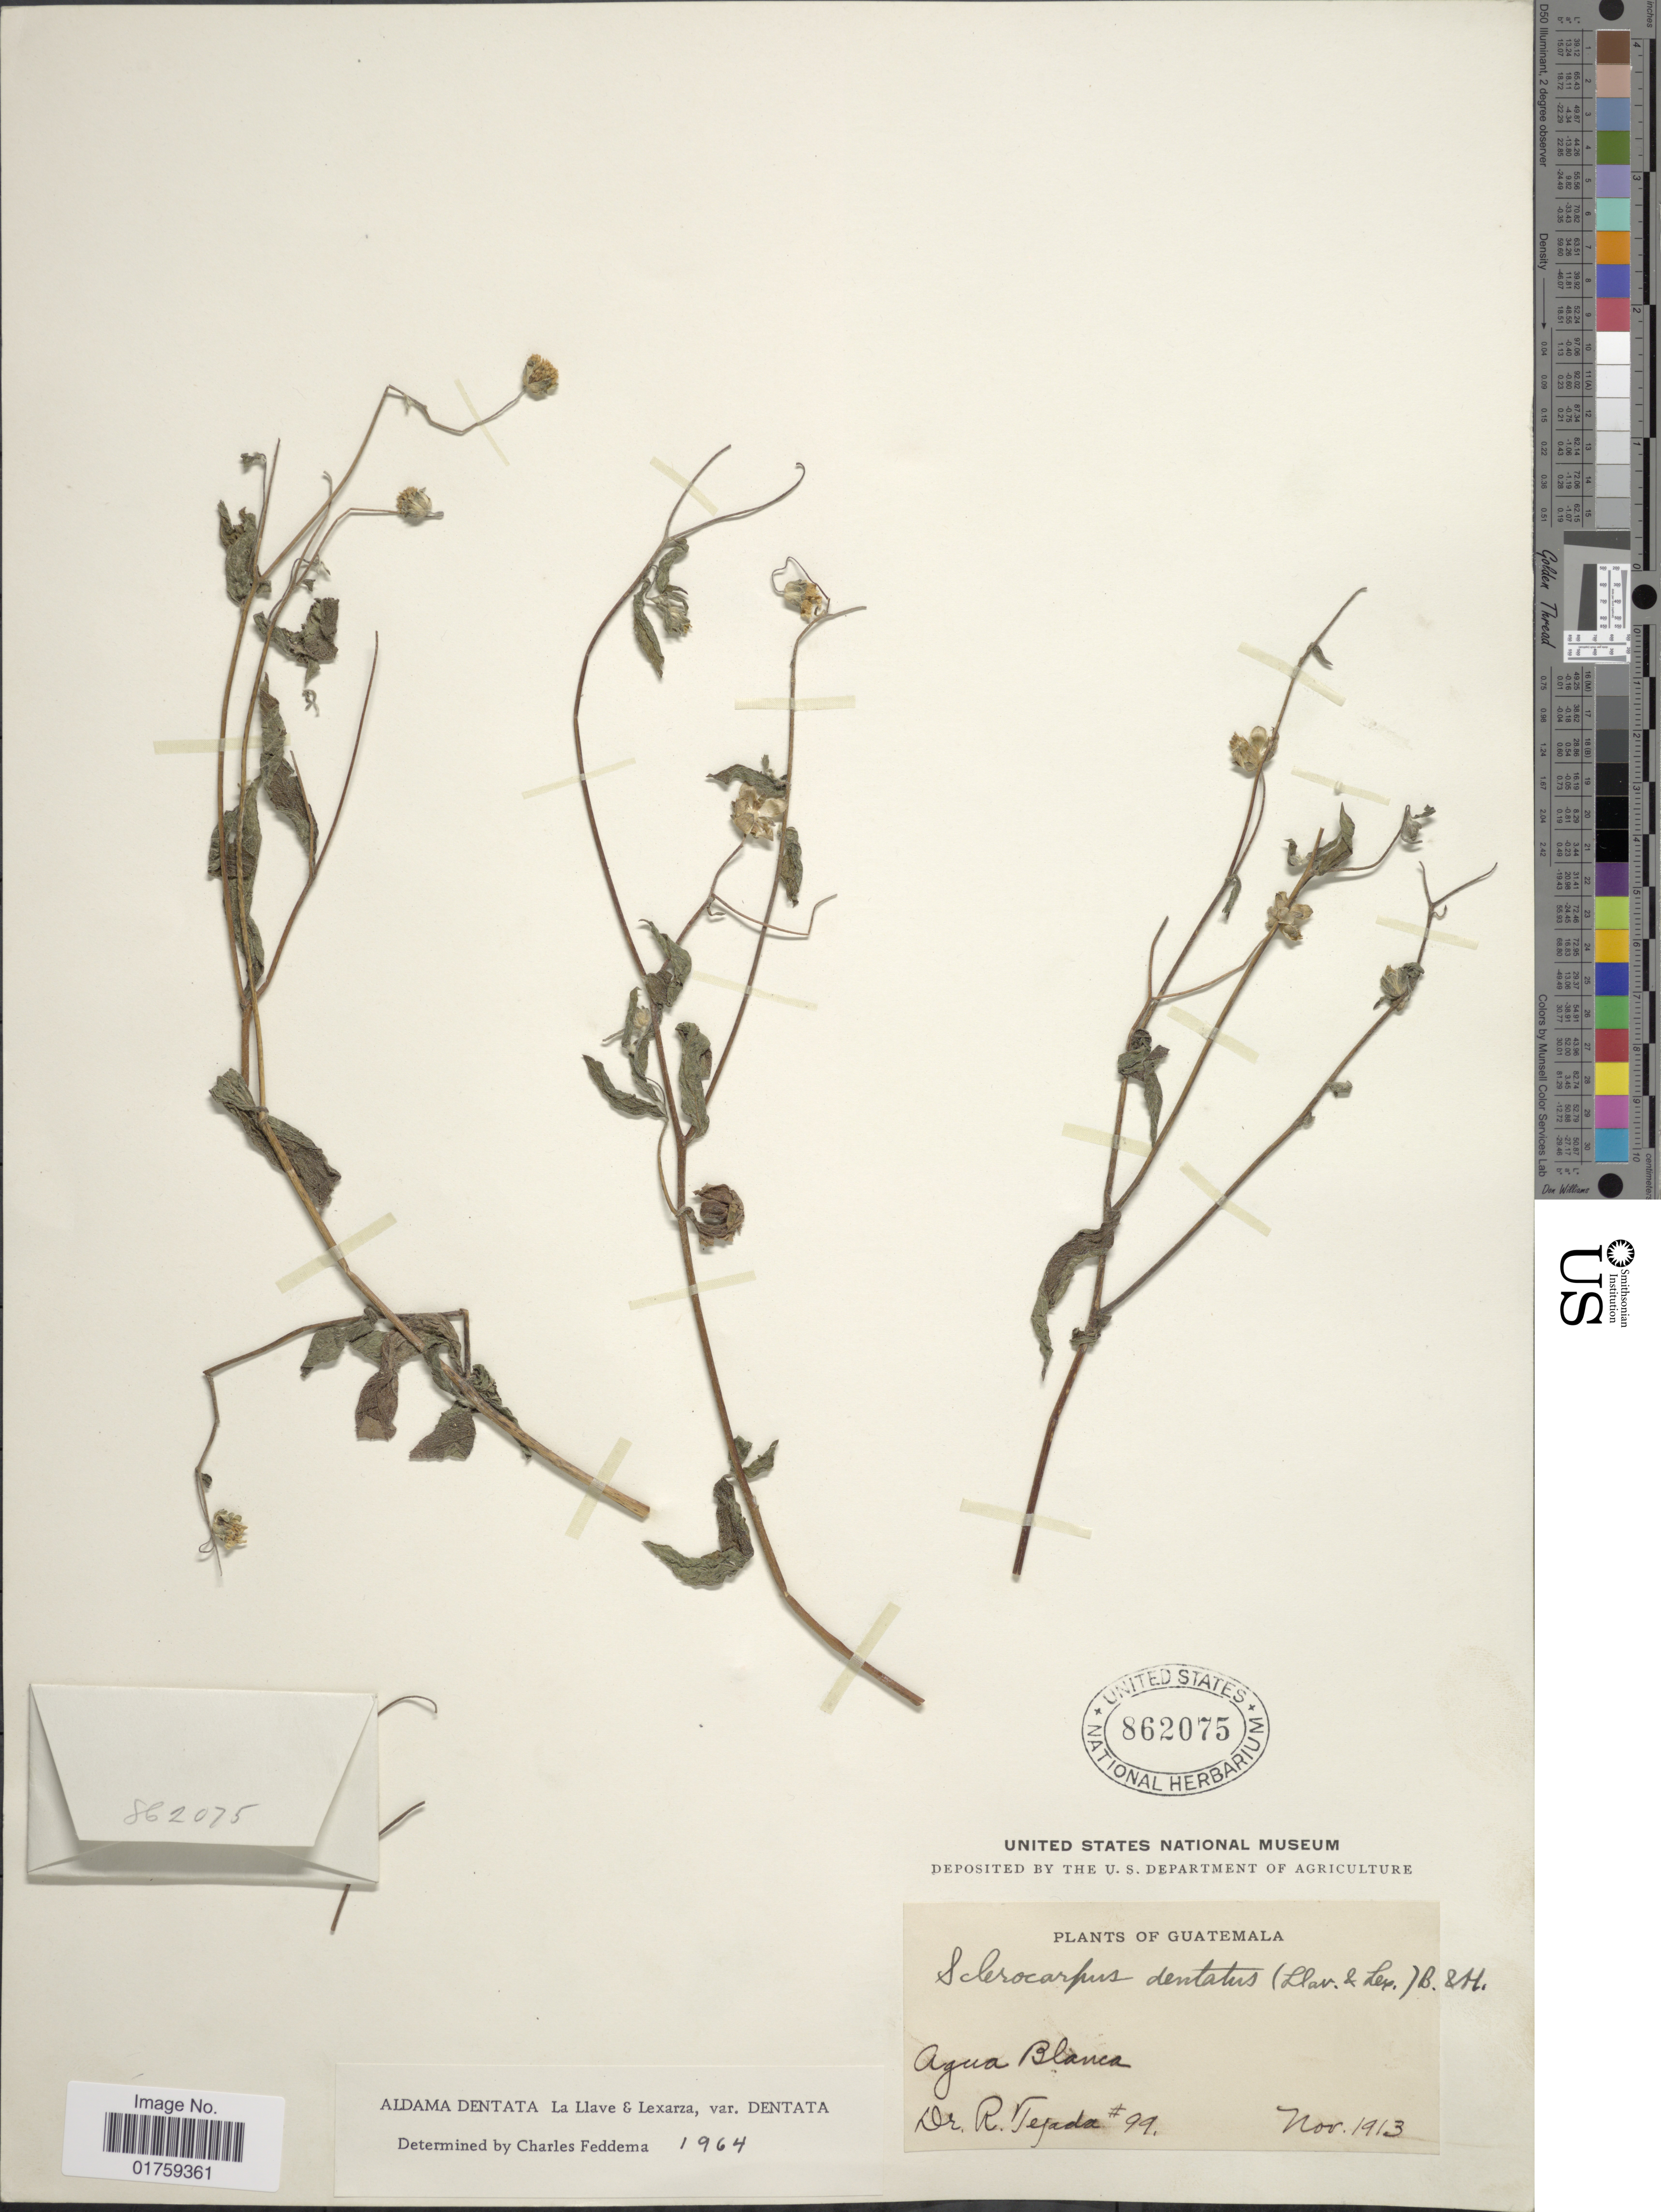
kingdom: Plantae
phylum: Tracheophyta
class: Magnoliopsida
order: Asterales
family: Asteraceae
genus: Sclerocarpus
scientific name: Sclerocarpus dentatus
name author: (La Llave) Benth. & Hook. f. ex Hemsl.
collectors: R. Tejada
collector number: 99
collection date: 1913-11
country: Guatemala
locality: Guatemala. Agua Blanca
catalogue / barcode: US 862075